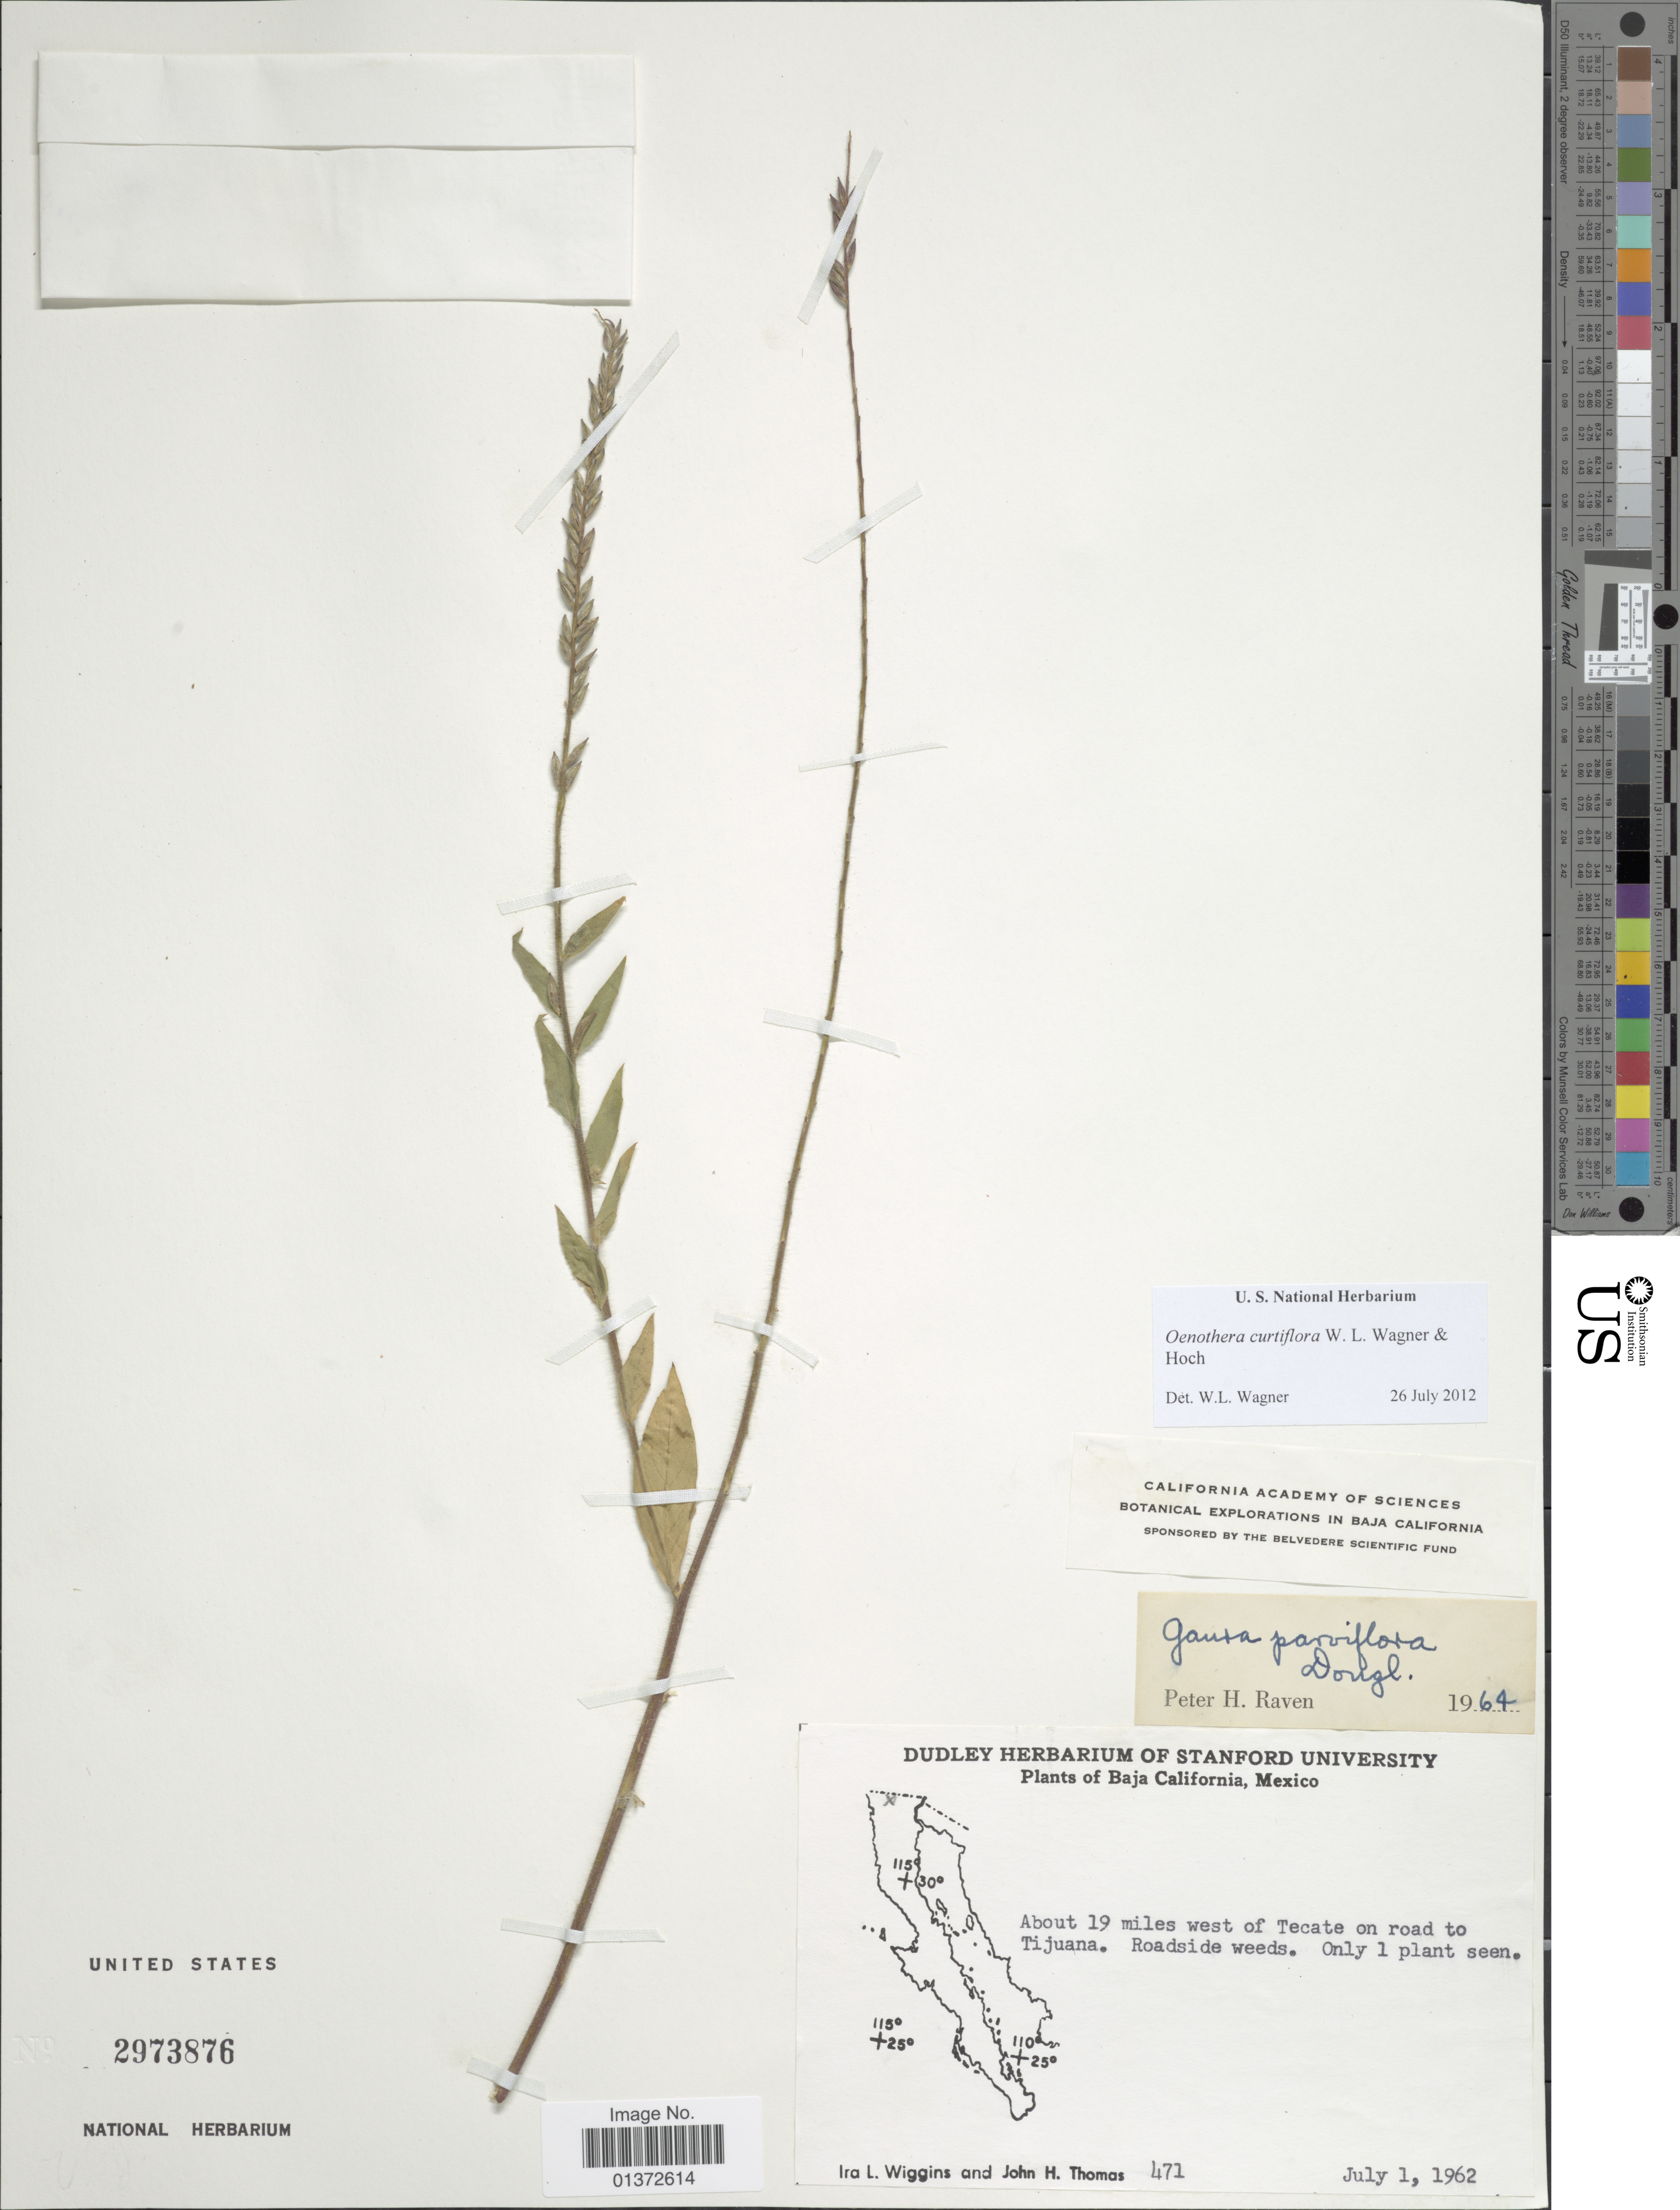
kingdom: Plantae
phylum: Tracheophyta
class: Magnoliopsida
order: Myrtales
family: Onagraceae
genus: Oenothera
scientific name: Oenothera curtiflora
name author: W.L. Wagner & Hoch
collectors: I. L. Wiggins & J. H. Thomas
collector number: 471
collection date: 1962-07-01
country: Mexico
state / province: Baja California Norte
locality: About 19 miles west of Tecate on road to Tijuana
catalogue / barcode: US 2973876